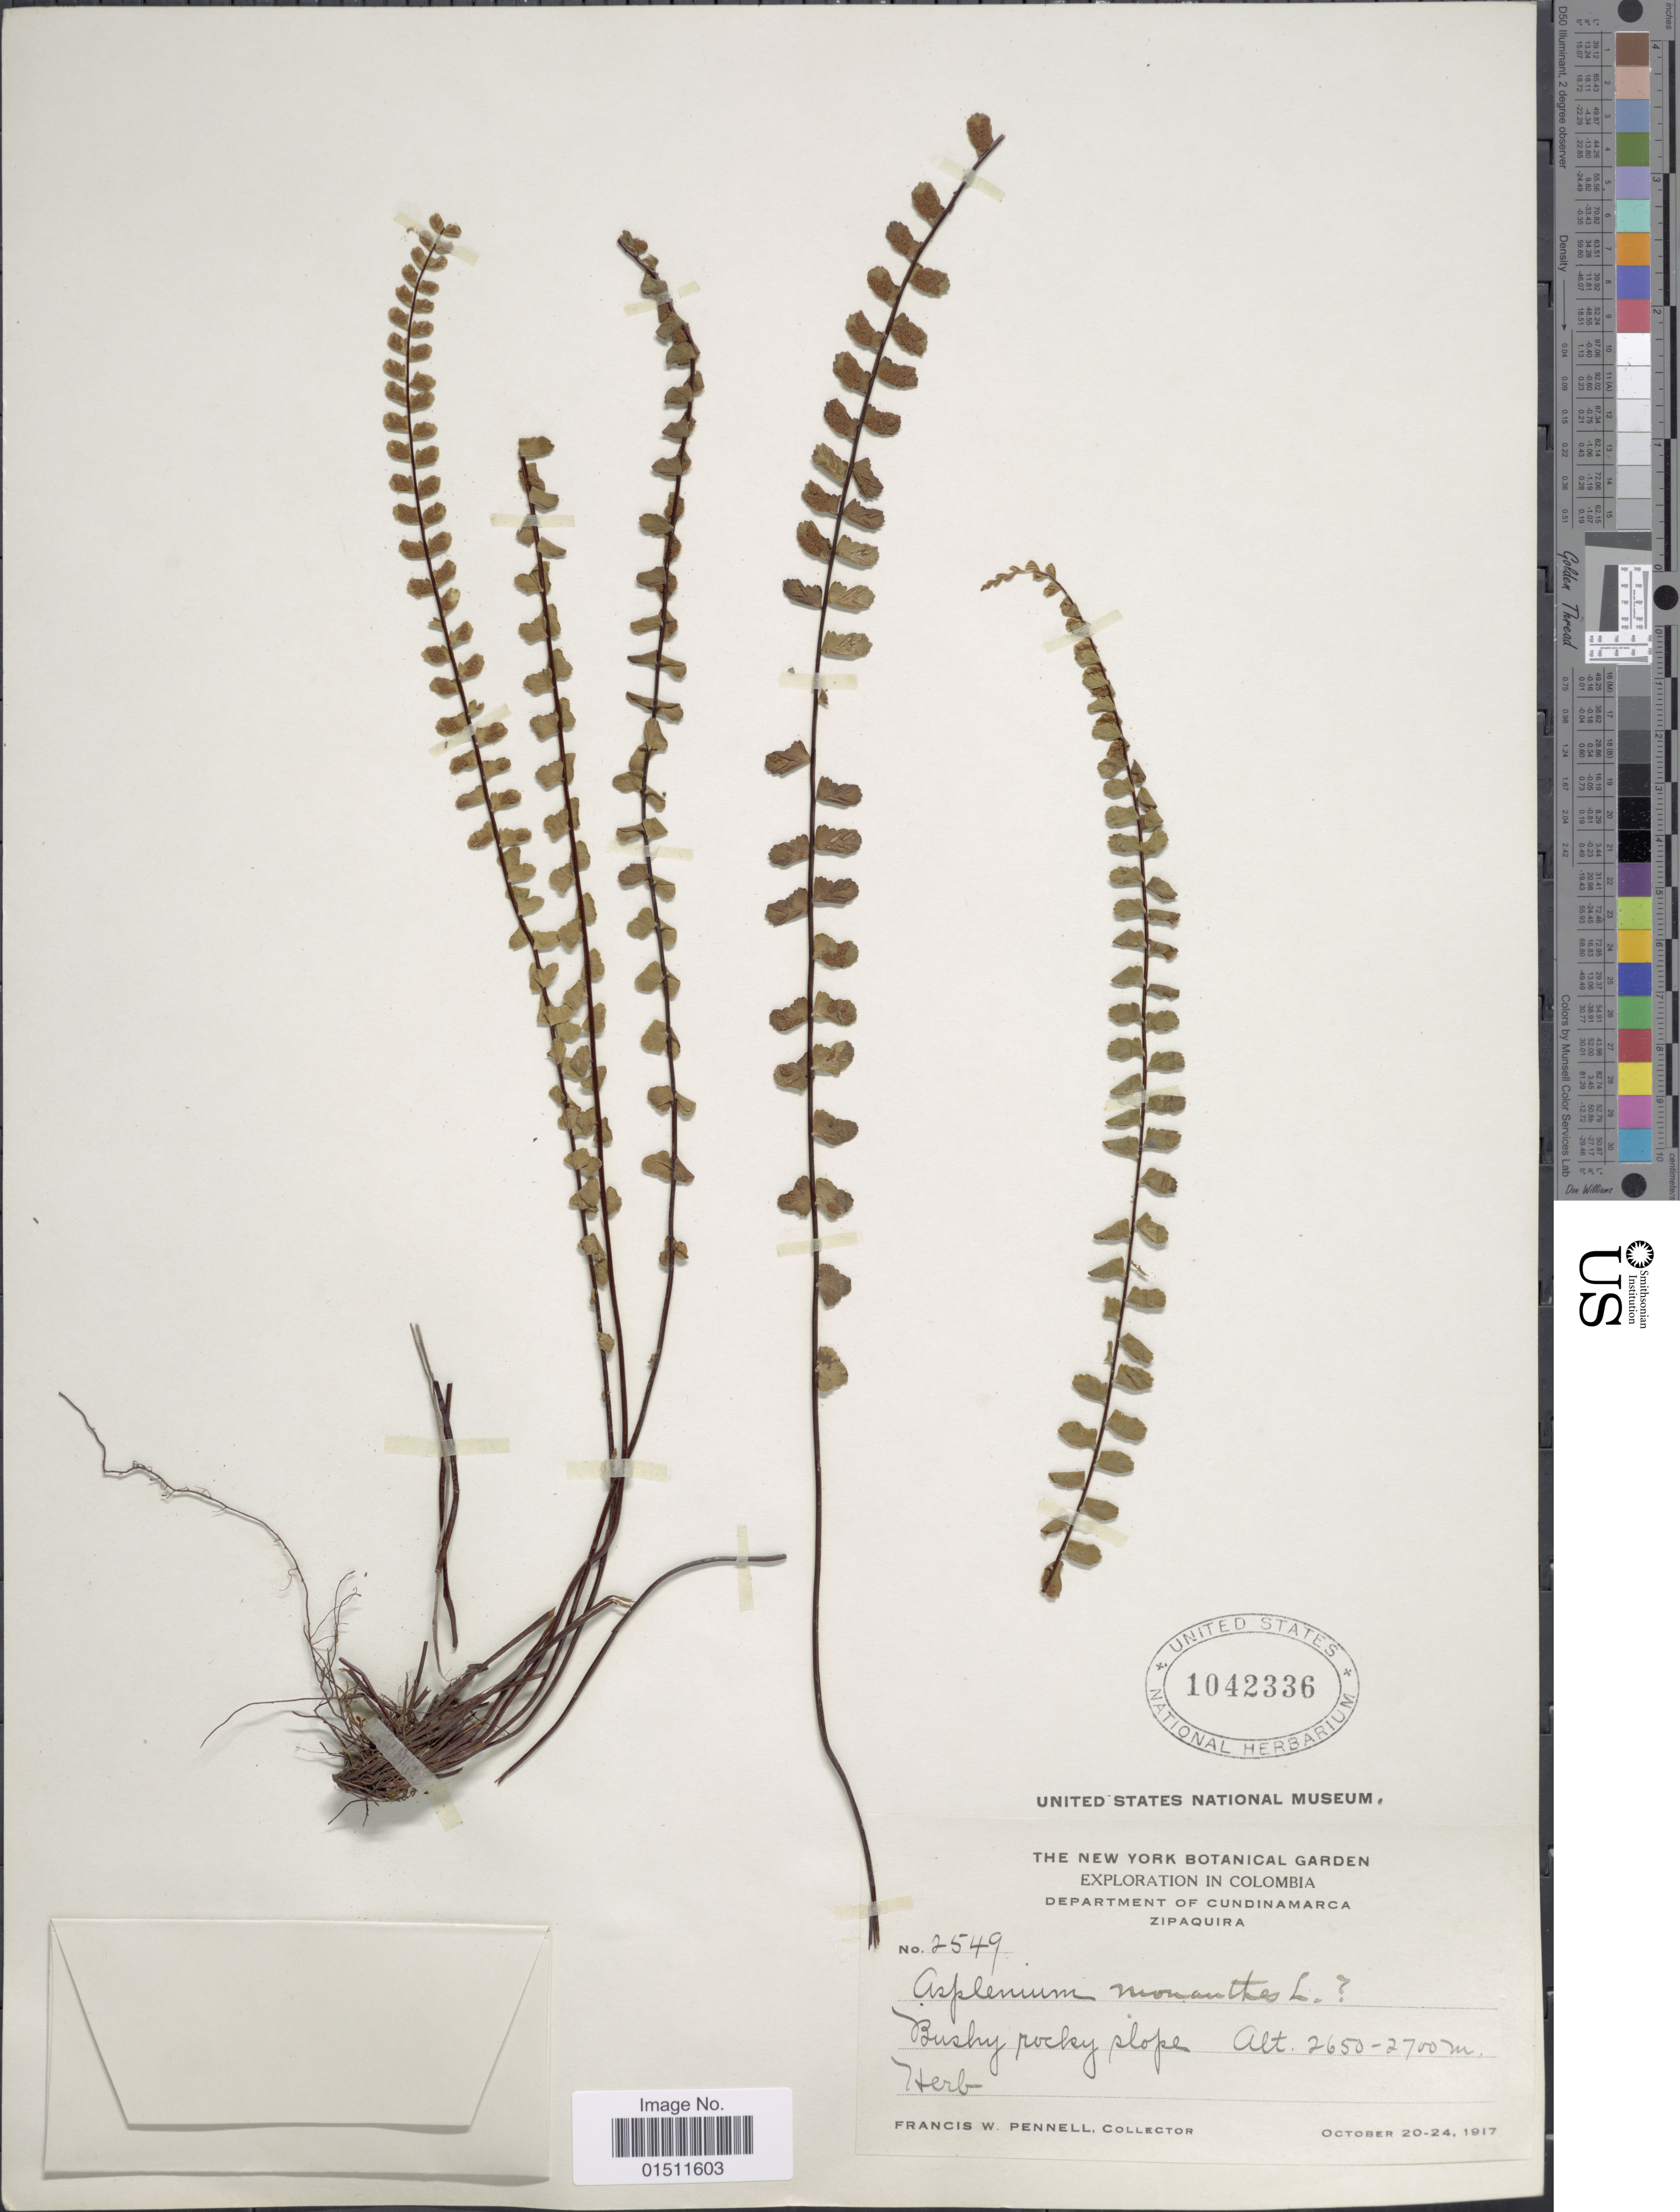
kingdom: Plantae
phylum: Tracheophyta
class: Polypodiopsida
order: Polypodiales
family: Aspleniaceae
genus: Asplenium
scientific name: Asplenium monanthes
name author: L.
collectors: F. W. Pennell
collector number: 2549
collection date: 1917-10-20/1917-10-24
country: Colombia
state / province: Cundinamarca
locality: Department of Cundinamarca, Zipaquira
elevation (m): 2650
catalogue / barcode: US 1042336